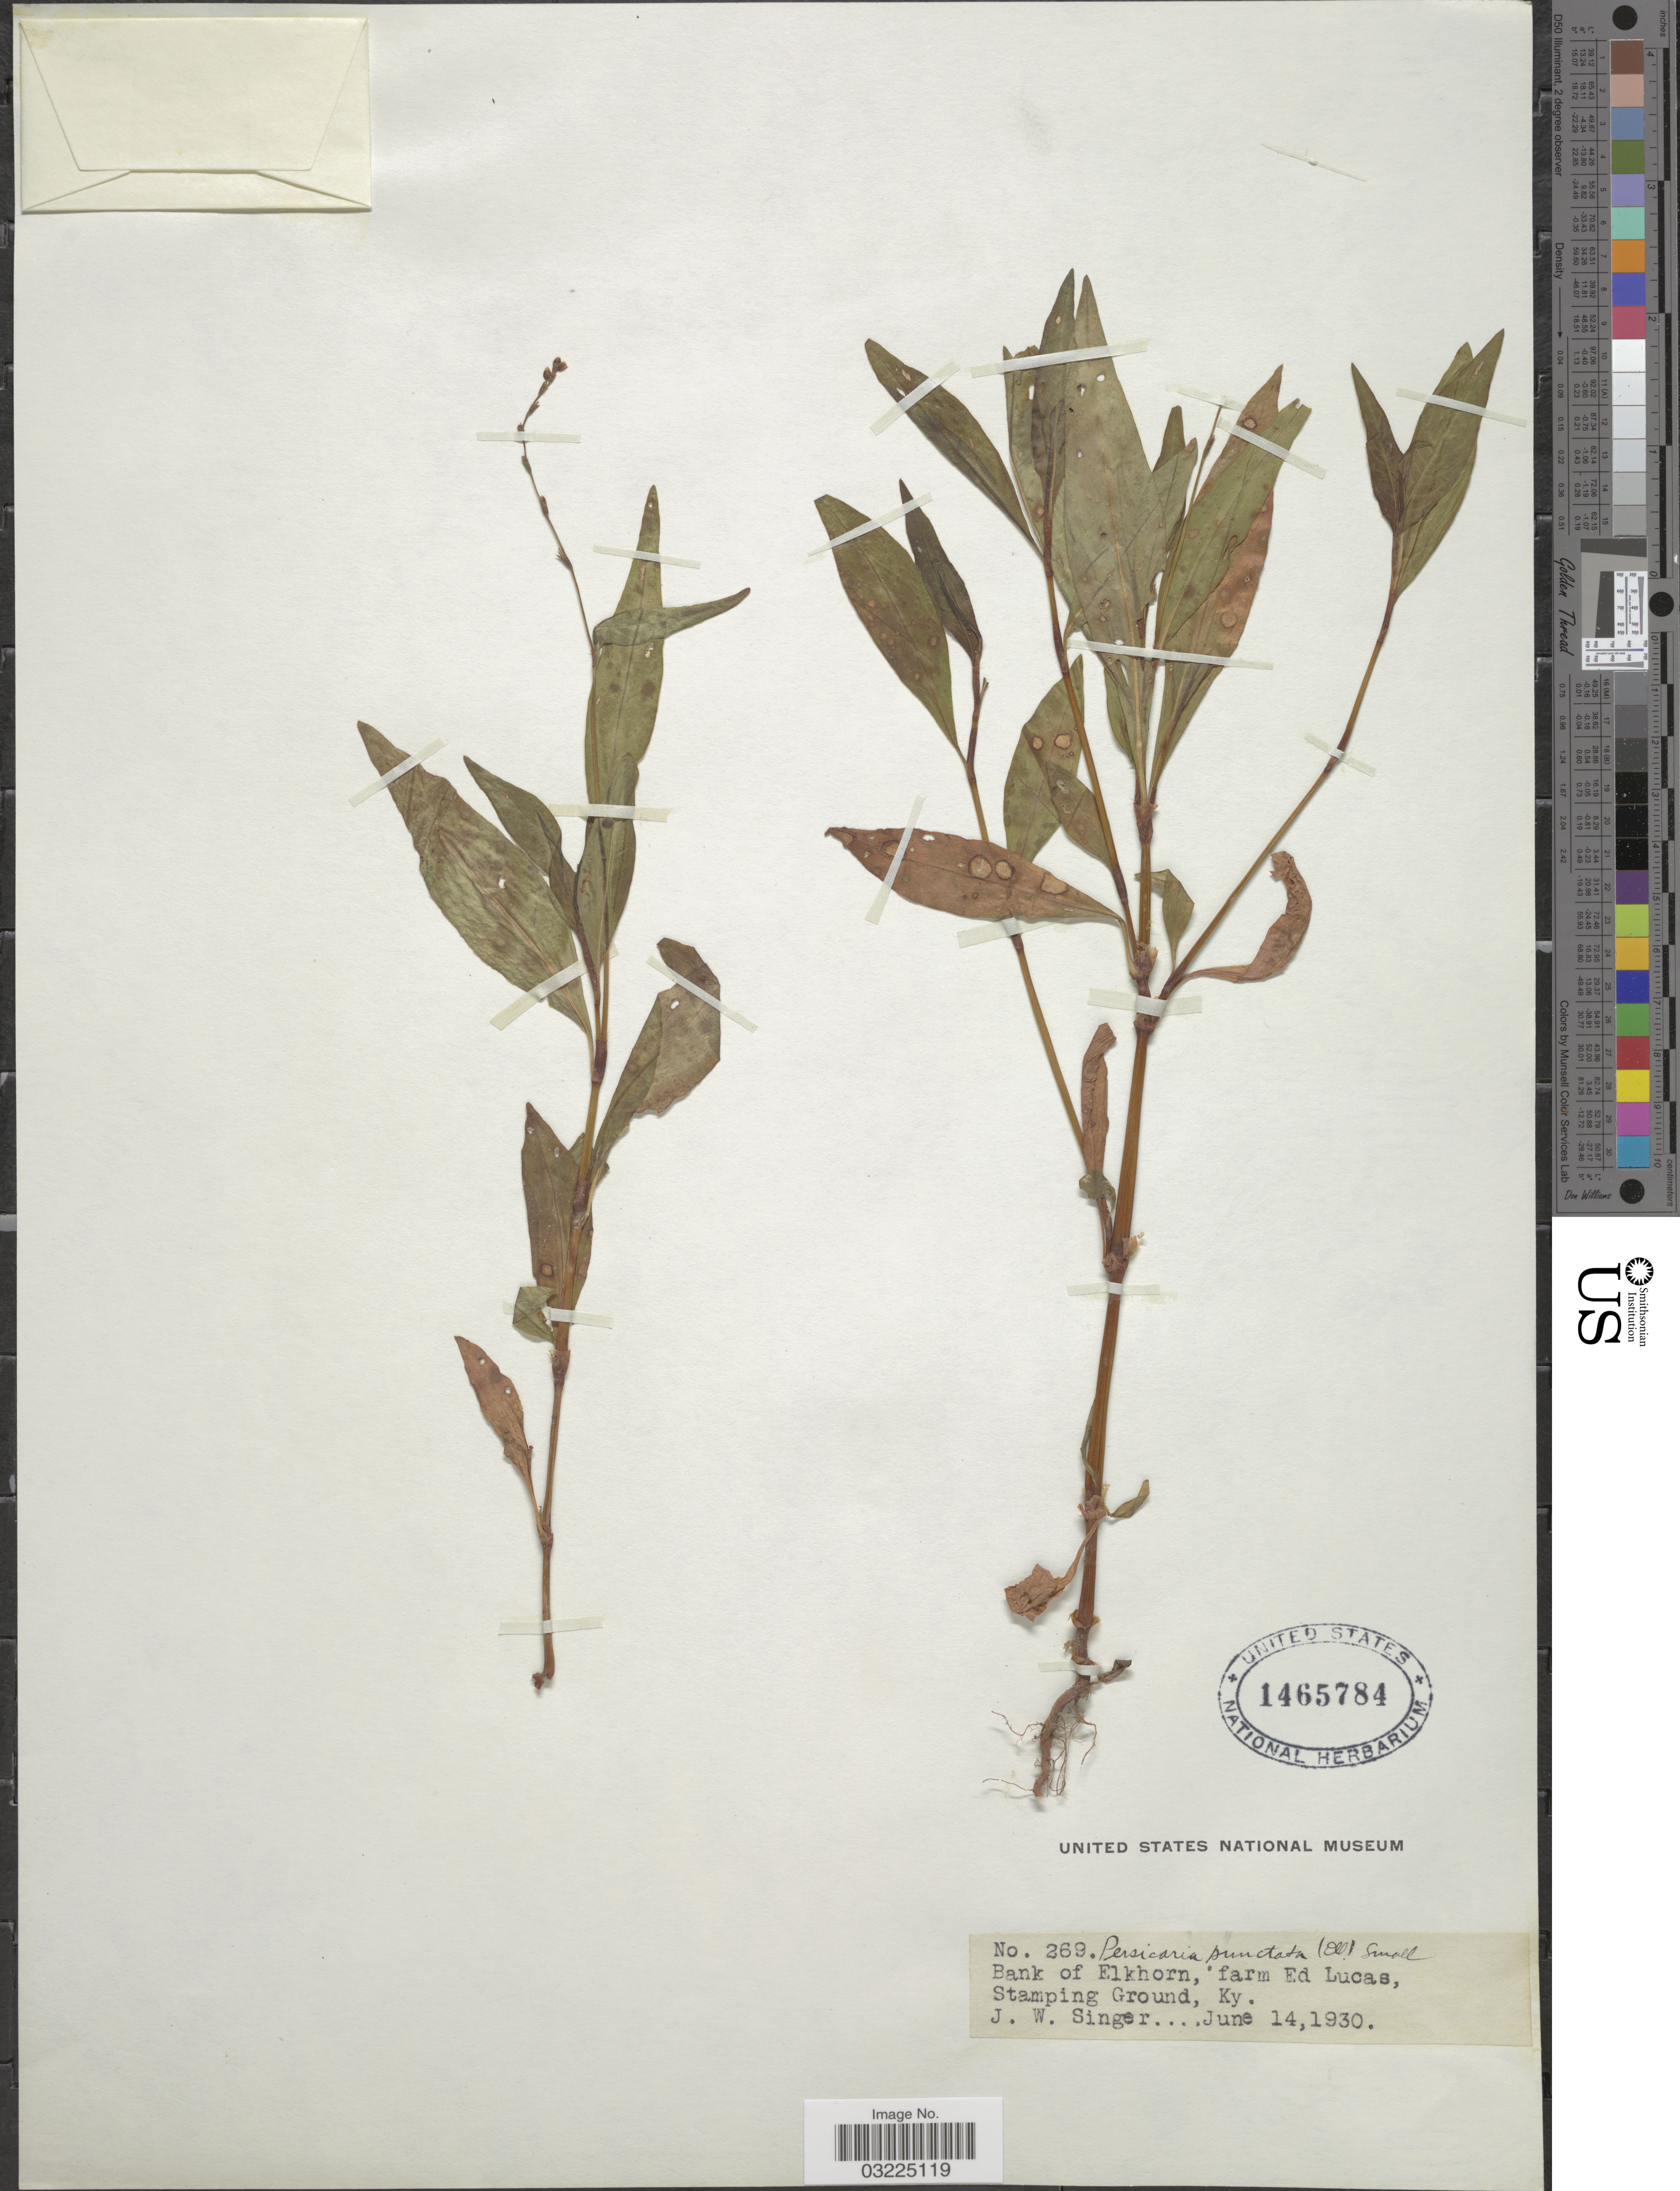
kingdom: Plantae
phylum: Tracheophyta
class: Magnoliopsida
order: Caryophyllales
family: Polygonaceae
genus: Persicaria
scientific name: Persicaria punctata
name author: (Elliott) Small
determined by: Atha, D. E.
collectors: J. EW. Singer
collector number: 269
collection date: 1930-06-14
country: United States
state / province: Kentucky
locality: Bank of Elkhorn, farm Ed Lucas, Stamping Ground.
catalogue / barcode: US 1465784